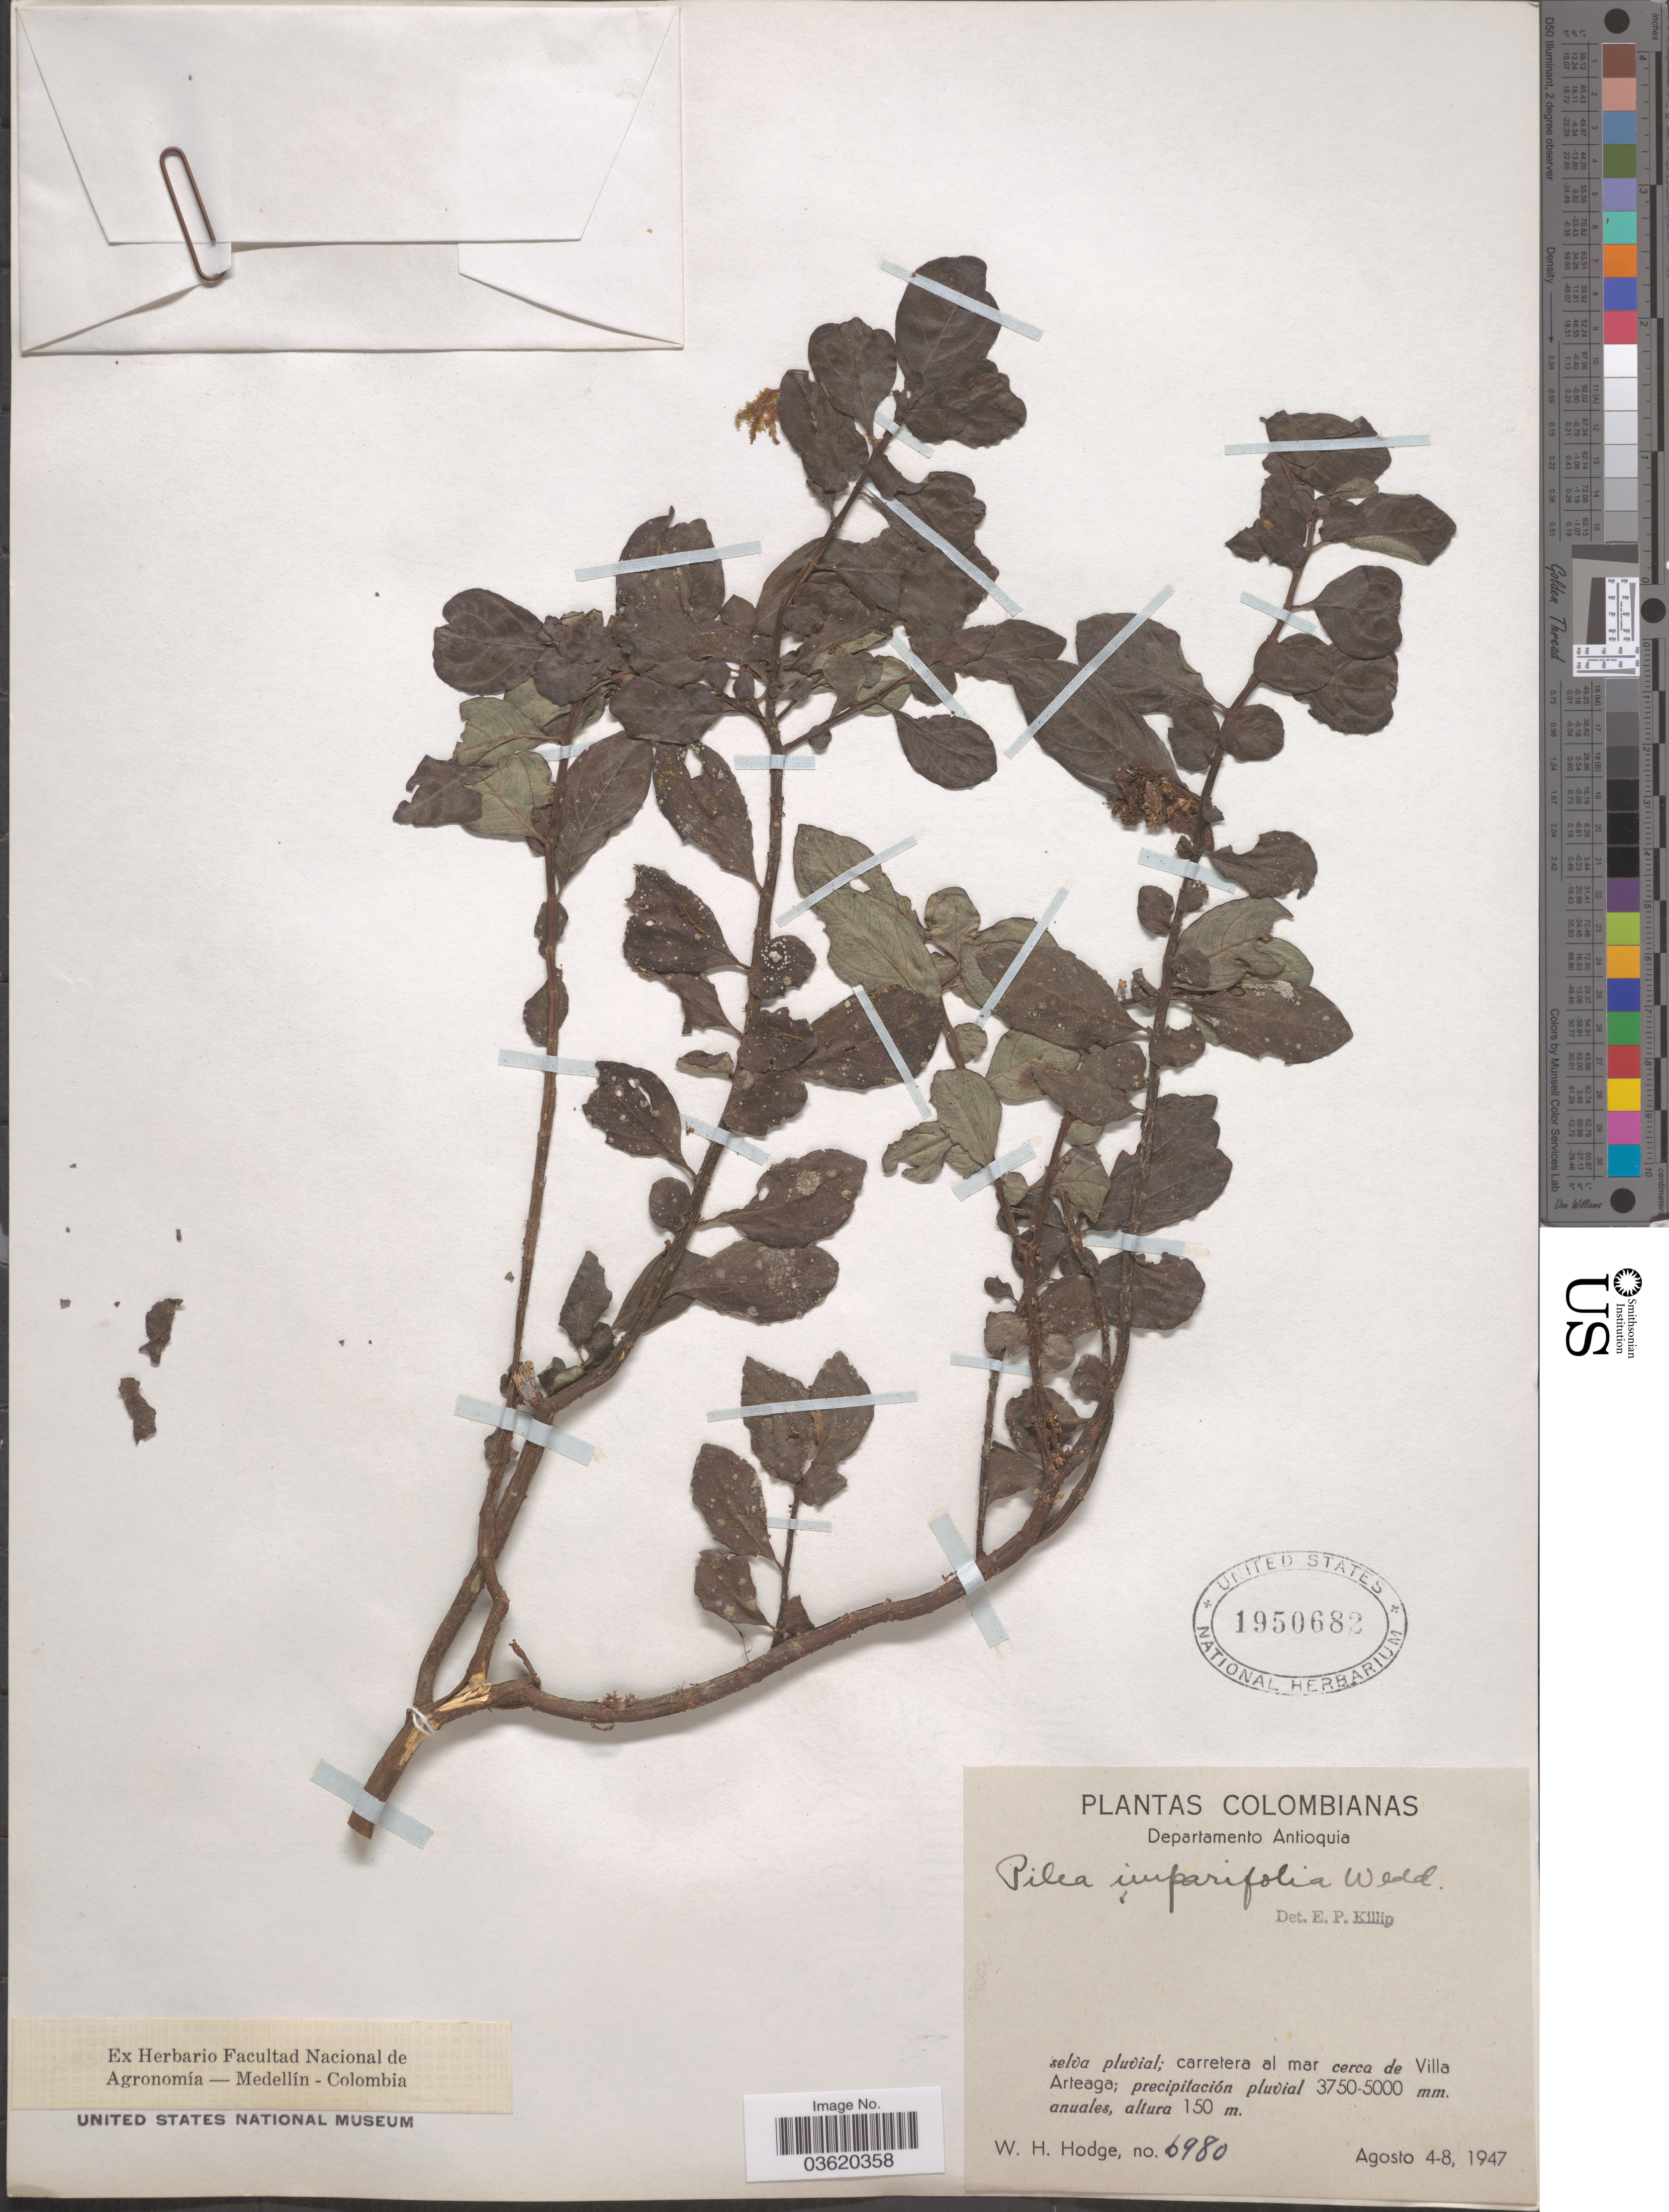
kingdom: Plantae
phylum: Tracheophyta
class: Magnoliopsida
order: Rosales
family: Urticaceae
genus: Pilea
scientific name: Pilea imparifolia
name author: Wedd.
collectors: W. Hodge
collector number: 6980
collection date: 1947-08-04/1947-08-08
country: Colombia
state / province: Antioquia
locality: Departamento Antioquia. Selva pluvial; carretera al mara cerca de Villa Arteaga.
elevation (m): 150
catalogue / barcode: US 1950682